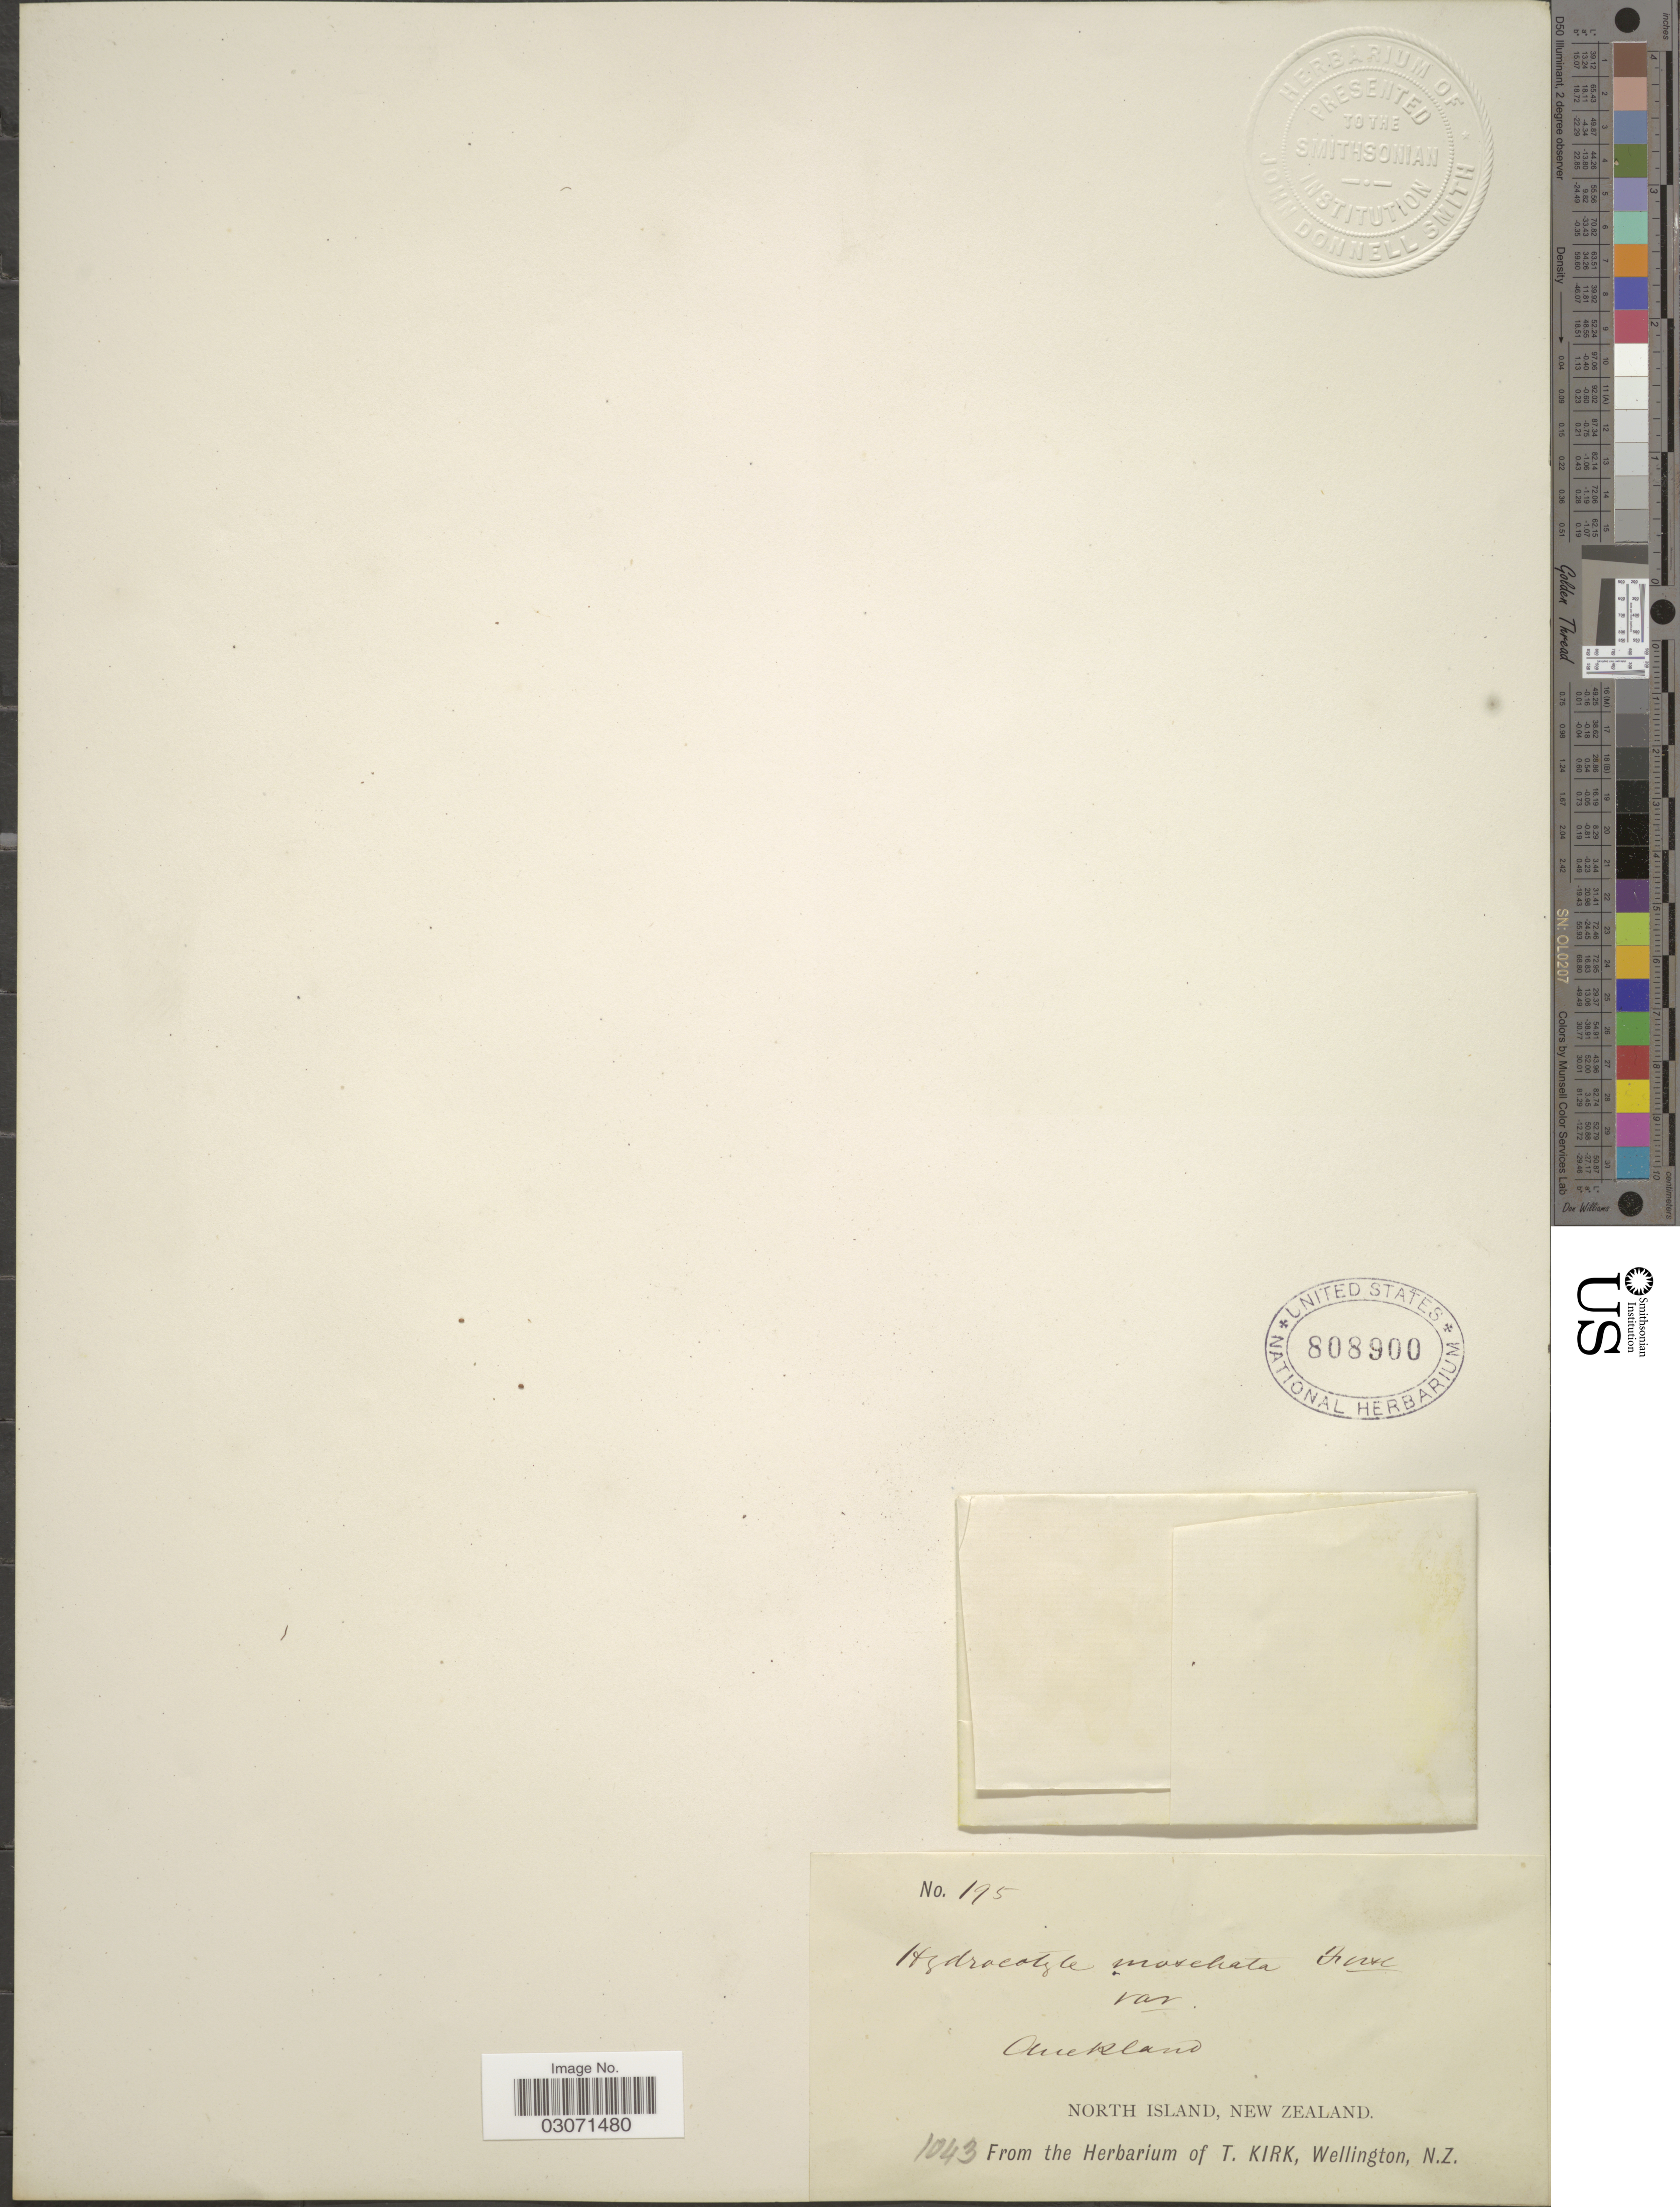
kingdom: Plantae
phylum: Tracheophyta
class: Magnoliopsida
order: Apiales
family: Araliaceae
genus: Hydrocotyle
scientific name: Hydrocotyle moschata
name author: G. Forst.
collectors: ex herb. T. Kirk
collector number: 195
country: New Zealand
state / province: Auckland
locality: North Island.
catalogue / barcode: US 808900